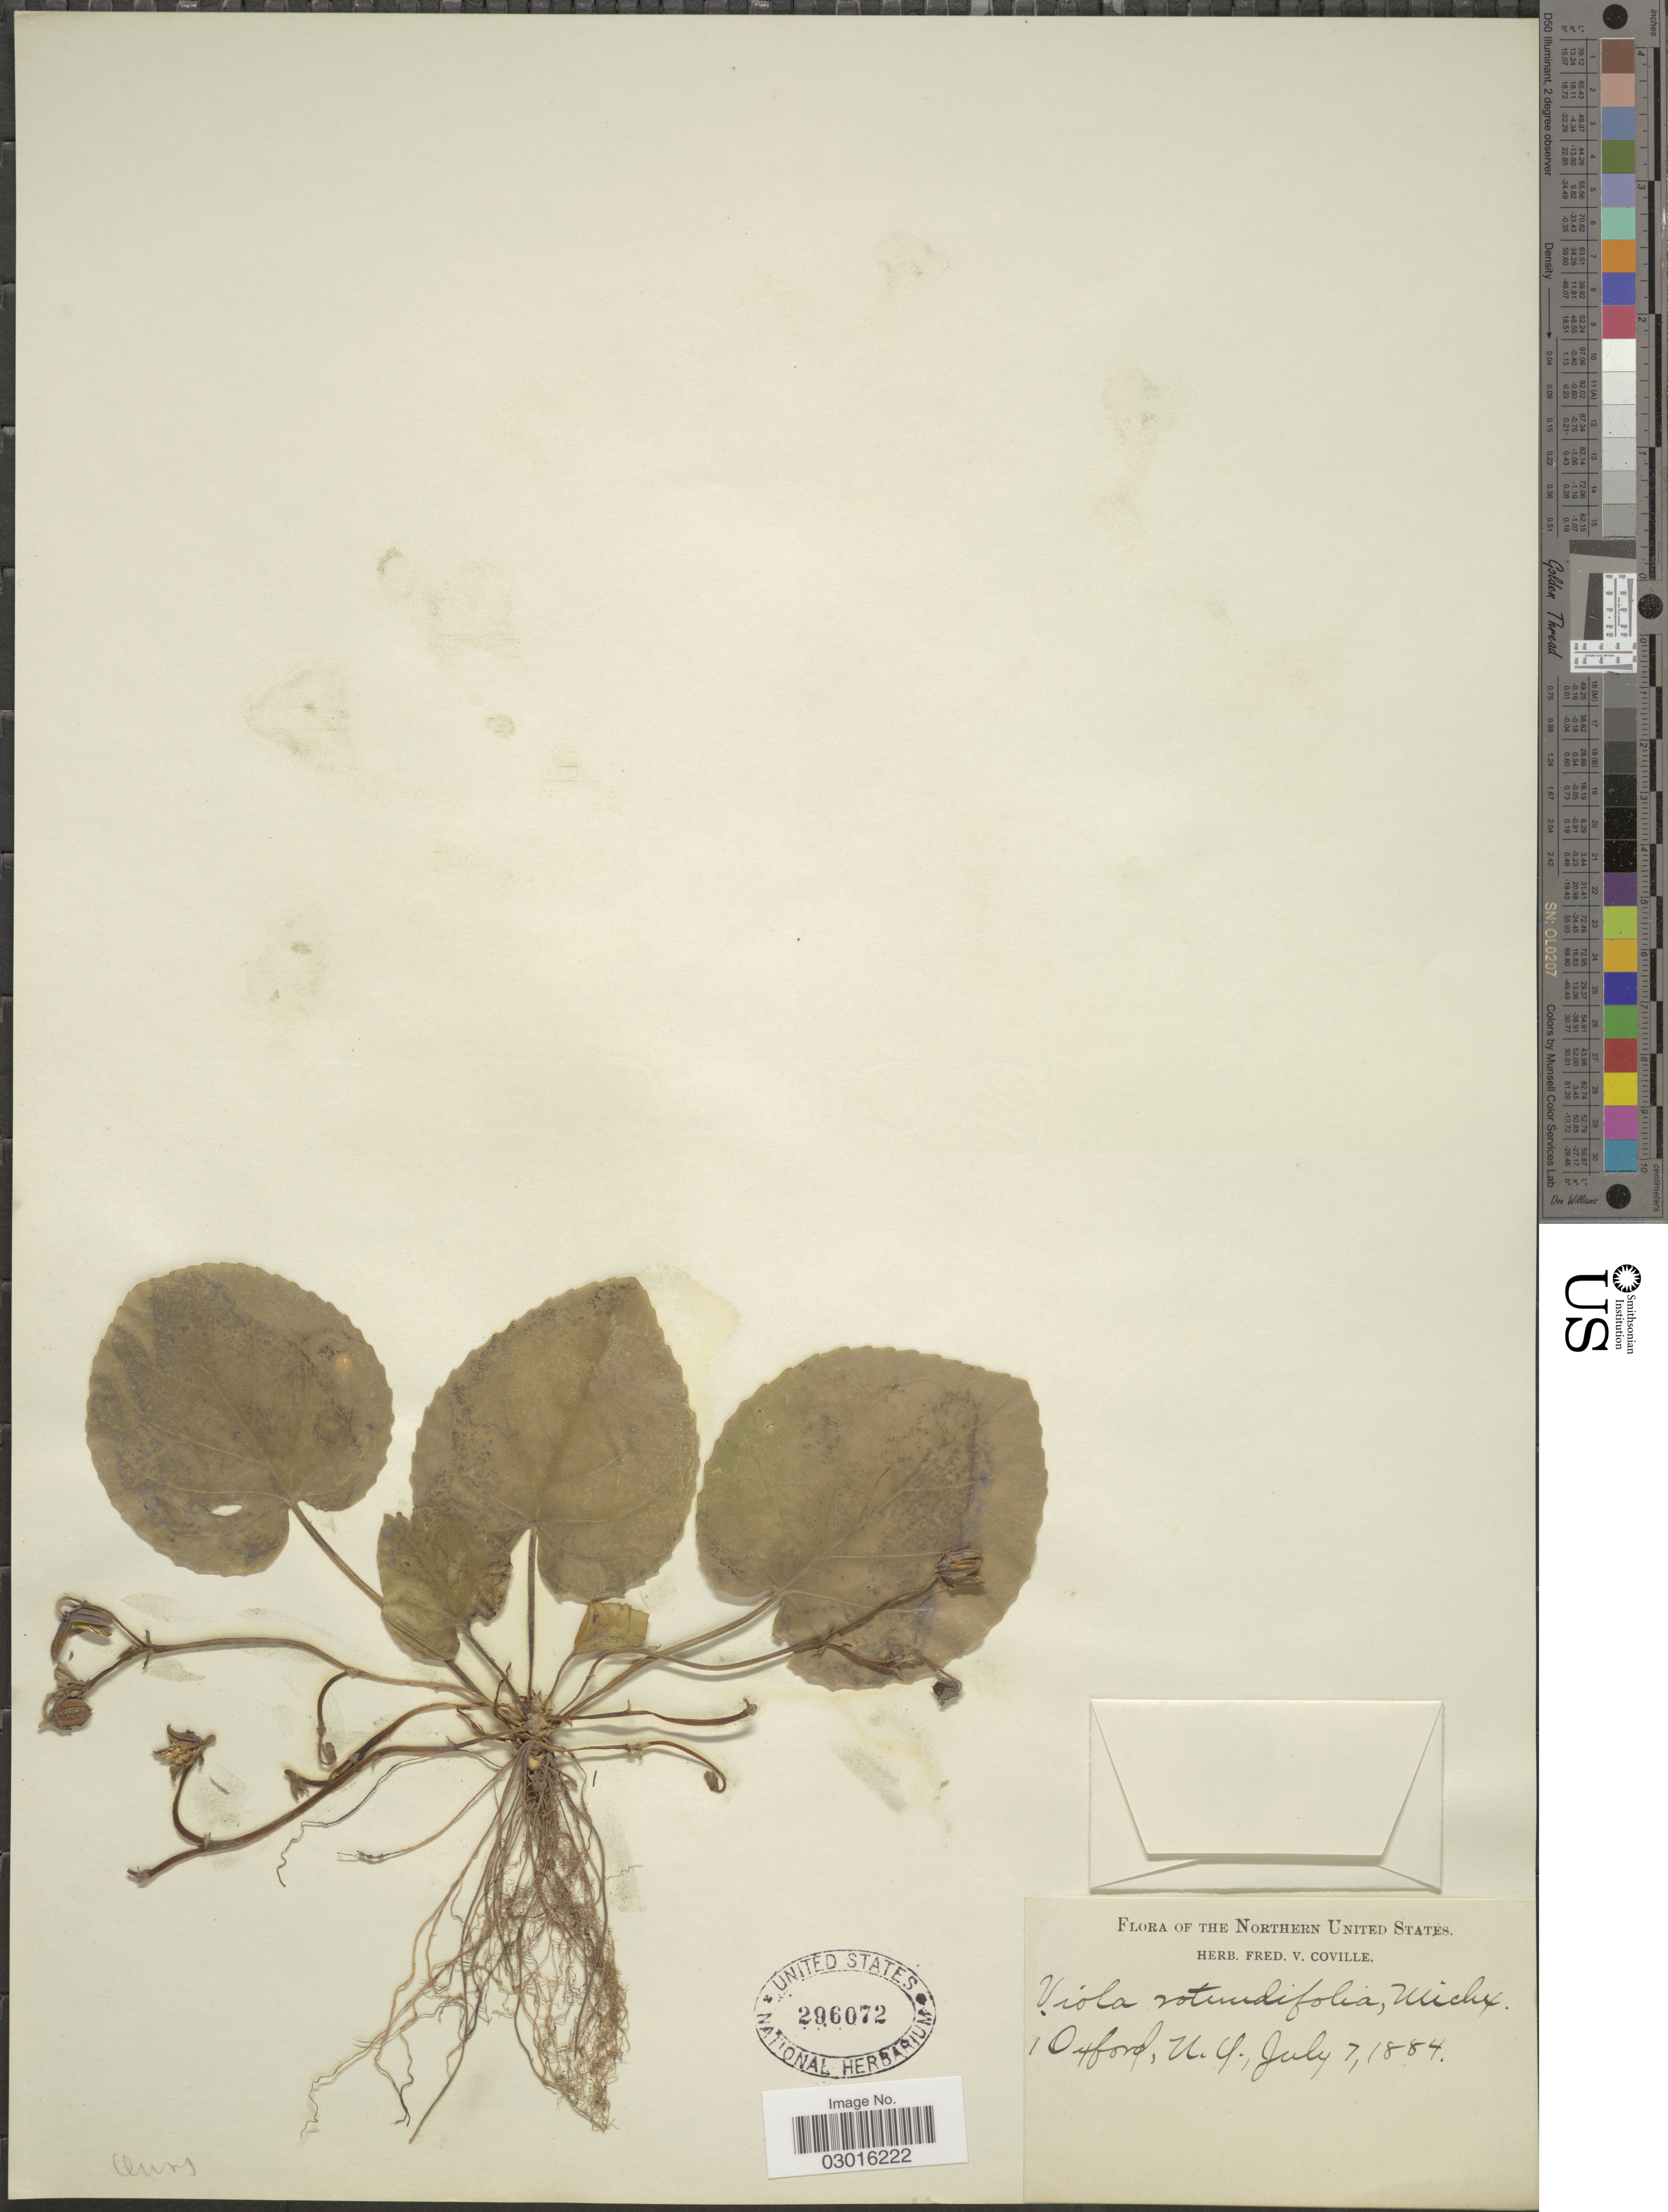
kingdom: Plantae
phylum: Tracheophyta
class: Magnoliopsida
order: Malpighiales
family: Violaceae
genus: Viola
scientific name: Viola rotundifolia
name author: Michx.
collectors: ex herb. Fred. V. Coville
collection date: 1884-07-07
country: United States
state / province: New York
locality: Northern United States. Oxford.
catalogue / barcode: US 296072